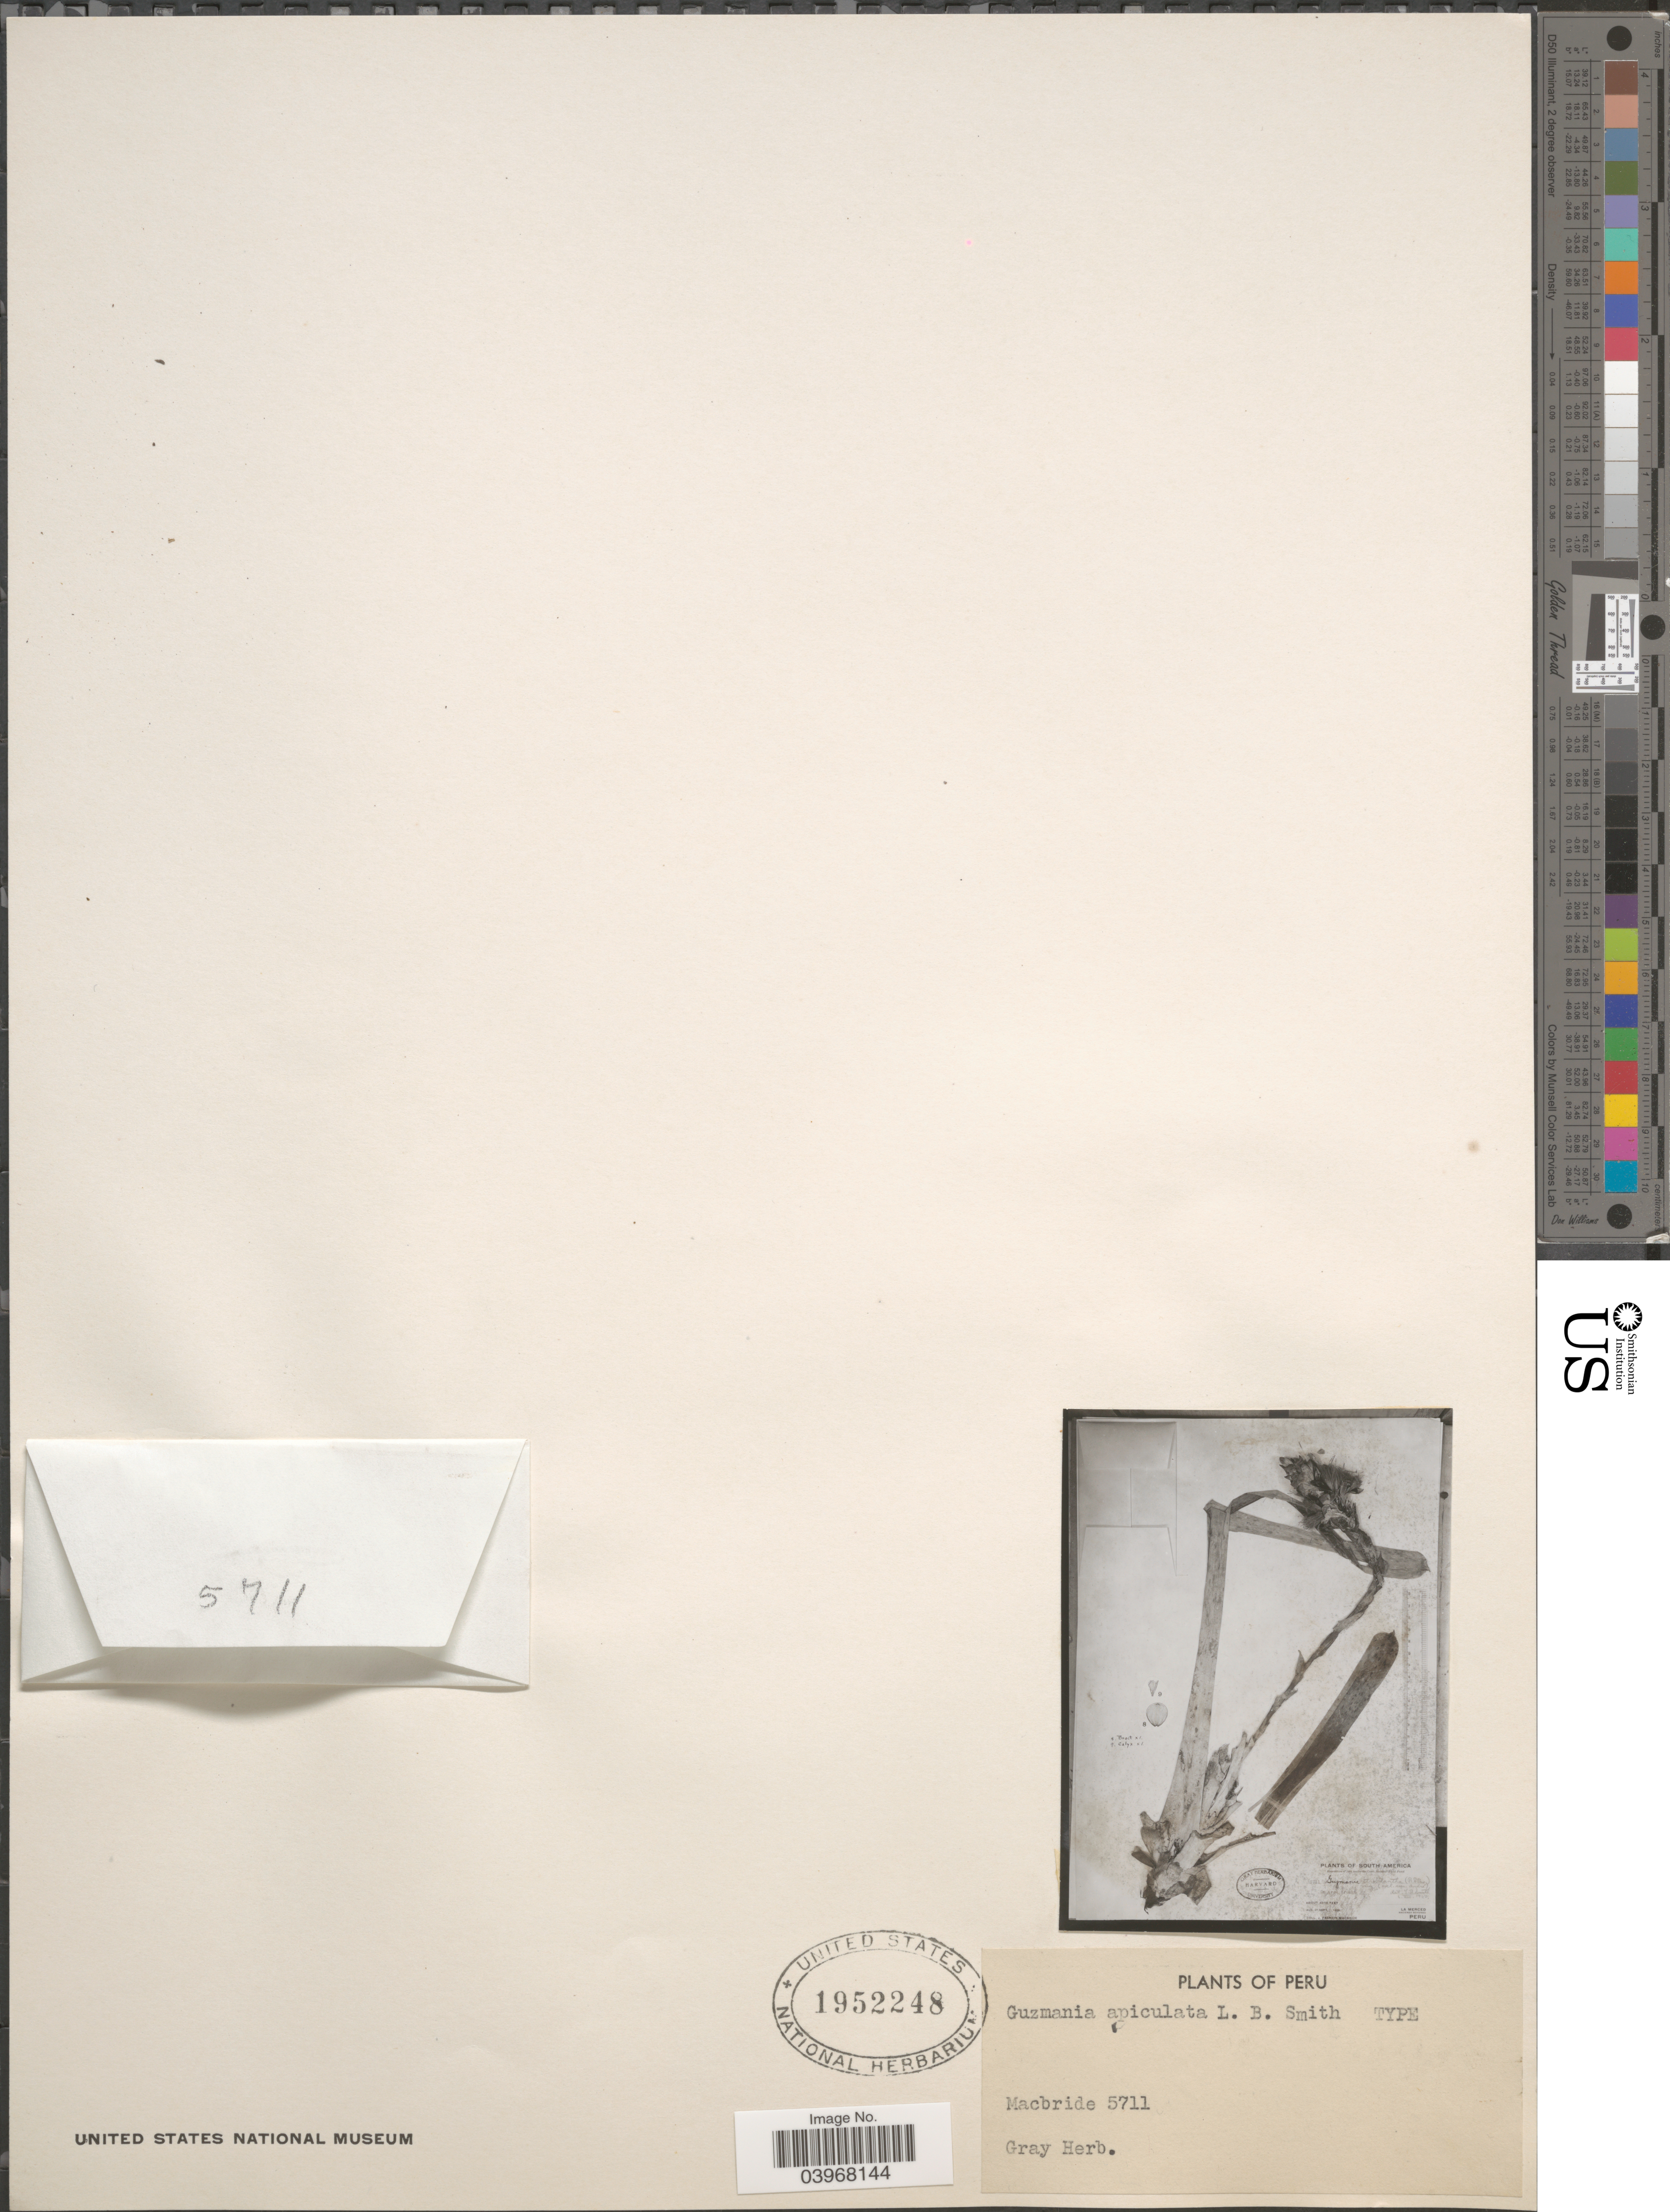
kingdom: Plantae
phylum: Tracheophyta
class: Liliopsida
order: Poales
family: Bromeliaceae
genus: Guzmania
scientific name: Guzmania apiculata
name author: L.B. Sm.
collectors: J. F. Macbride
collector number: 5711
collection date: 1924-08-22/1924-09-01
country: Peru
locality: La Merced. [illegible text].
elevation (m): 1219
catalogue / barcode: US 1952248